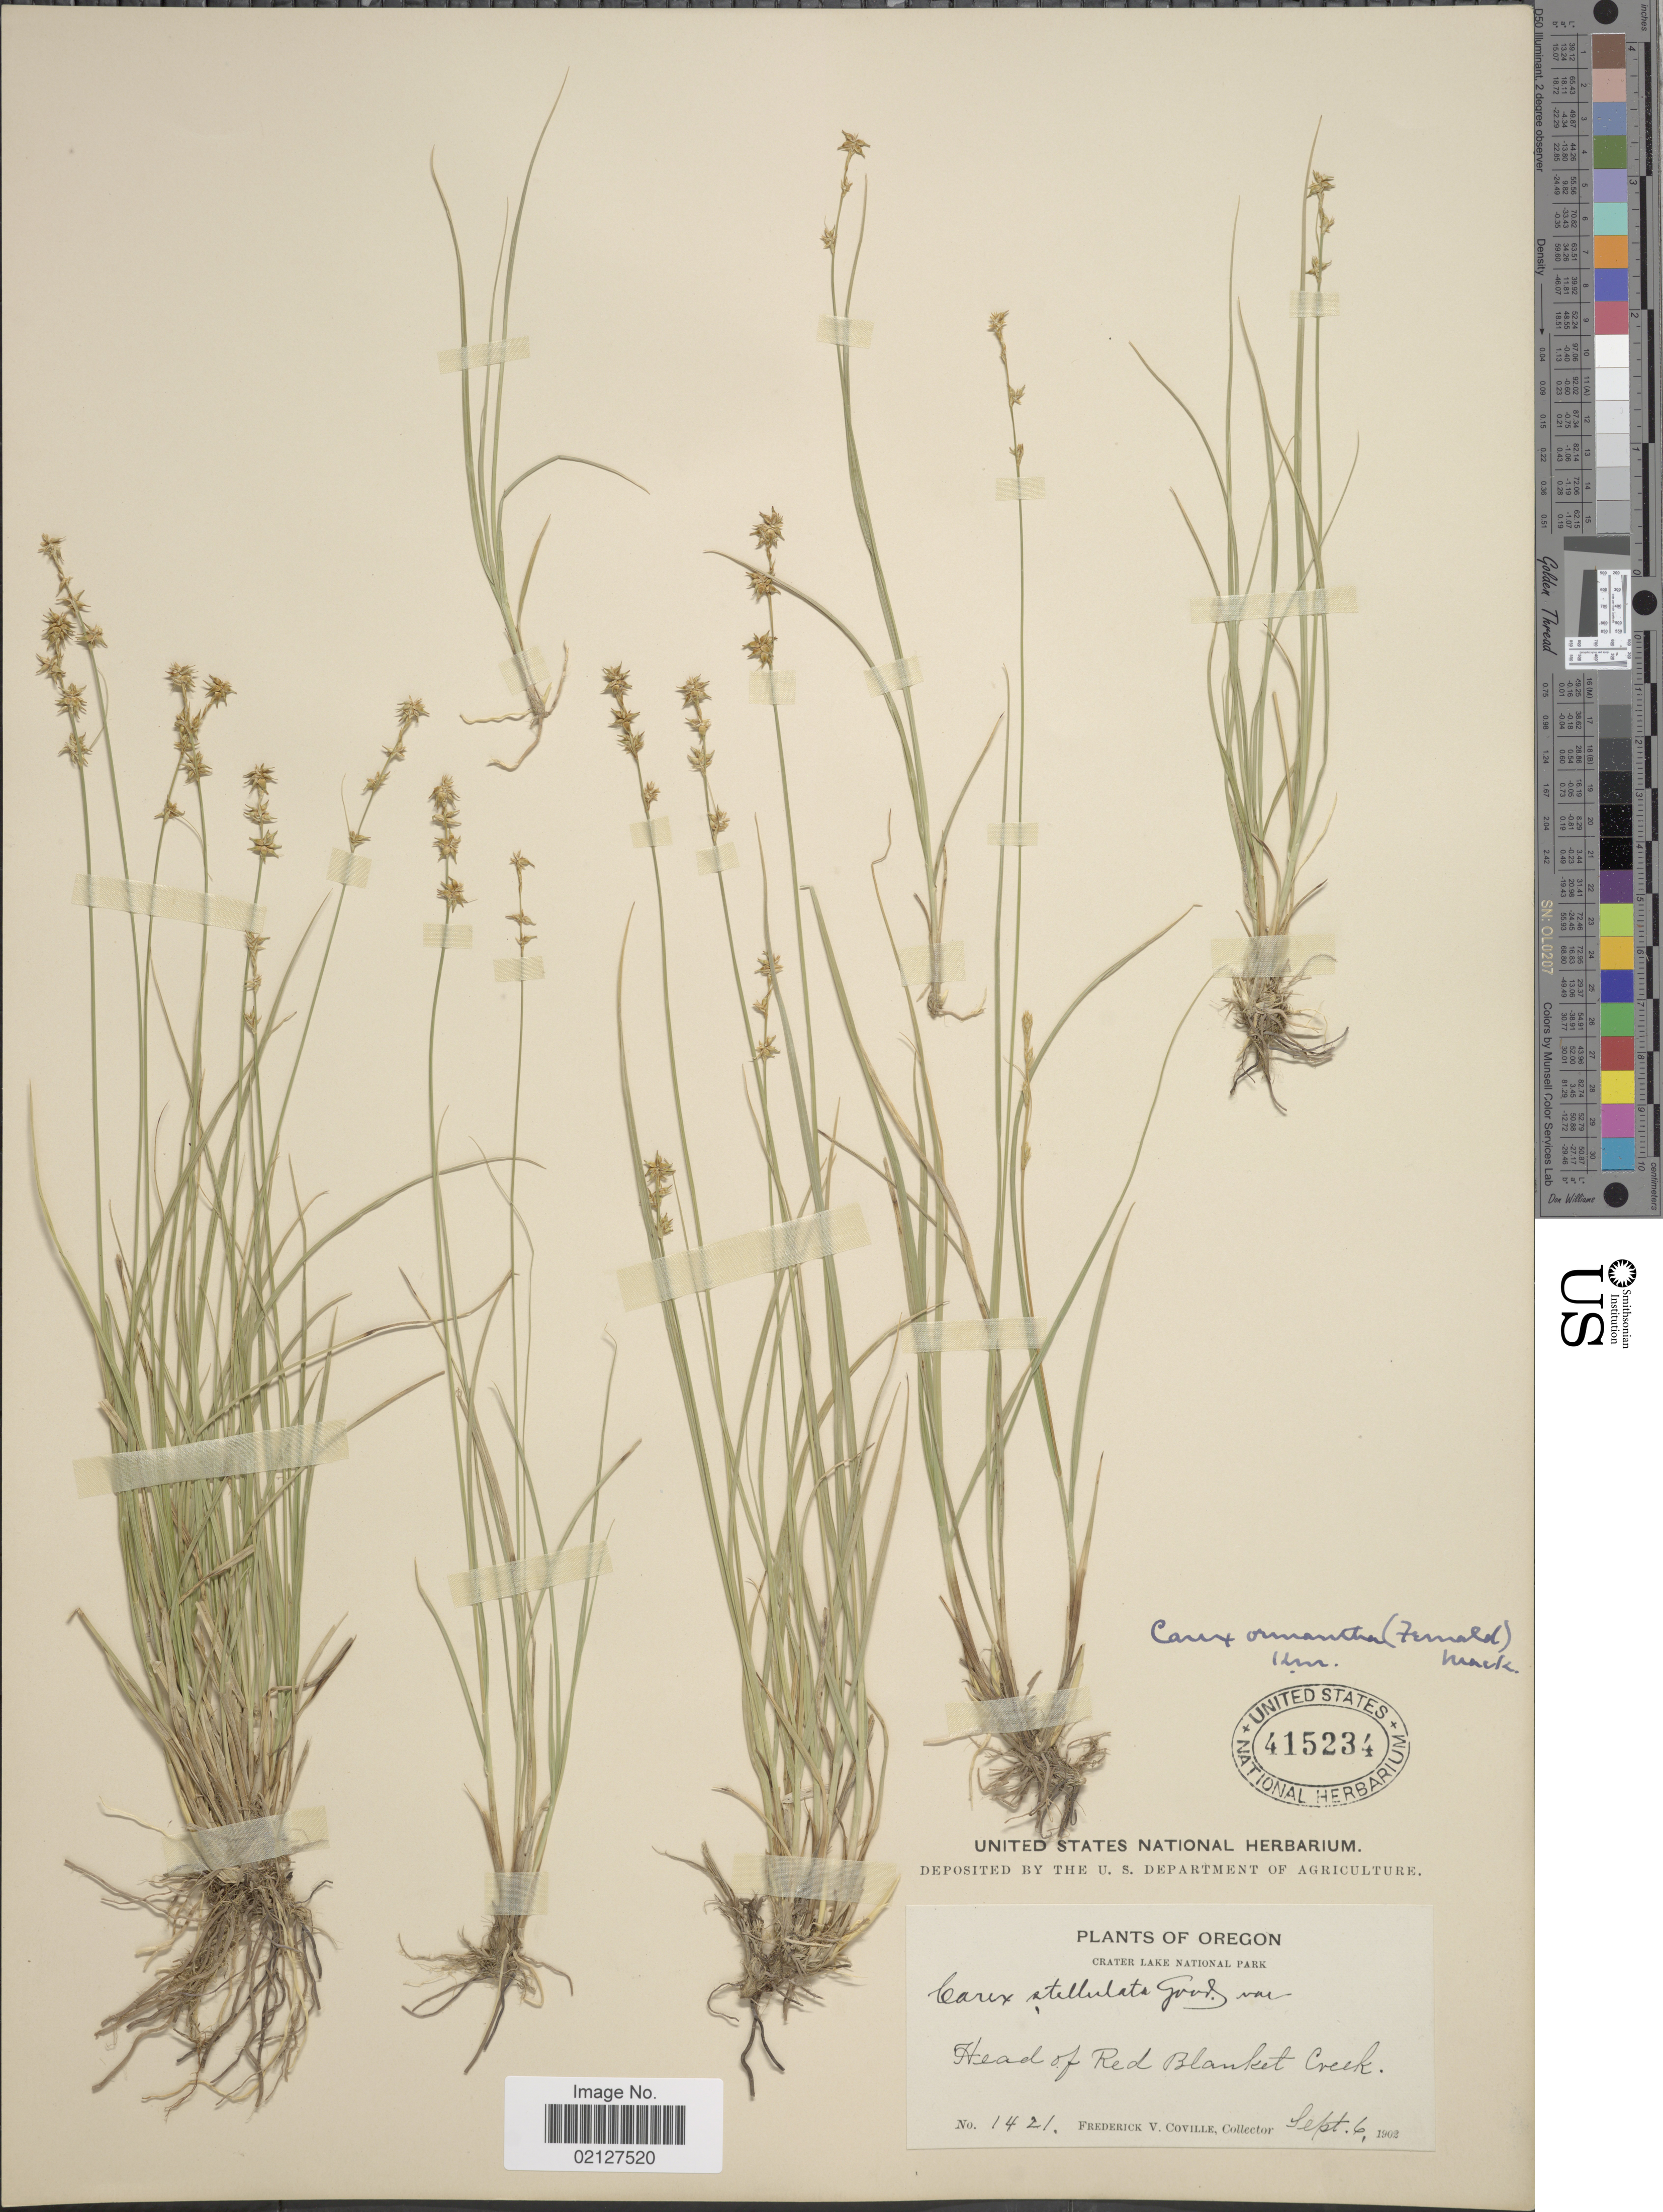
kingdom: Plantae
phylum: Tracheophyta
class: Liliopsida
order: Poales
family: Cyperaceae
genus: Carex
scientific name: Carex echinata subsp. echinata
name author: Murray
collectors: F. V. Coville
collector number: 1421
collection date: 1902-09-06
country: United States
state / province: Oregon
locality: Head of Red Blanket Creek. Crater Lake National Park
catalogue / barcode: US 415234